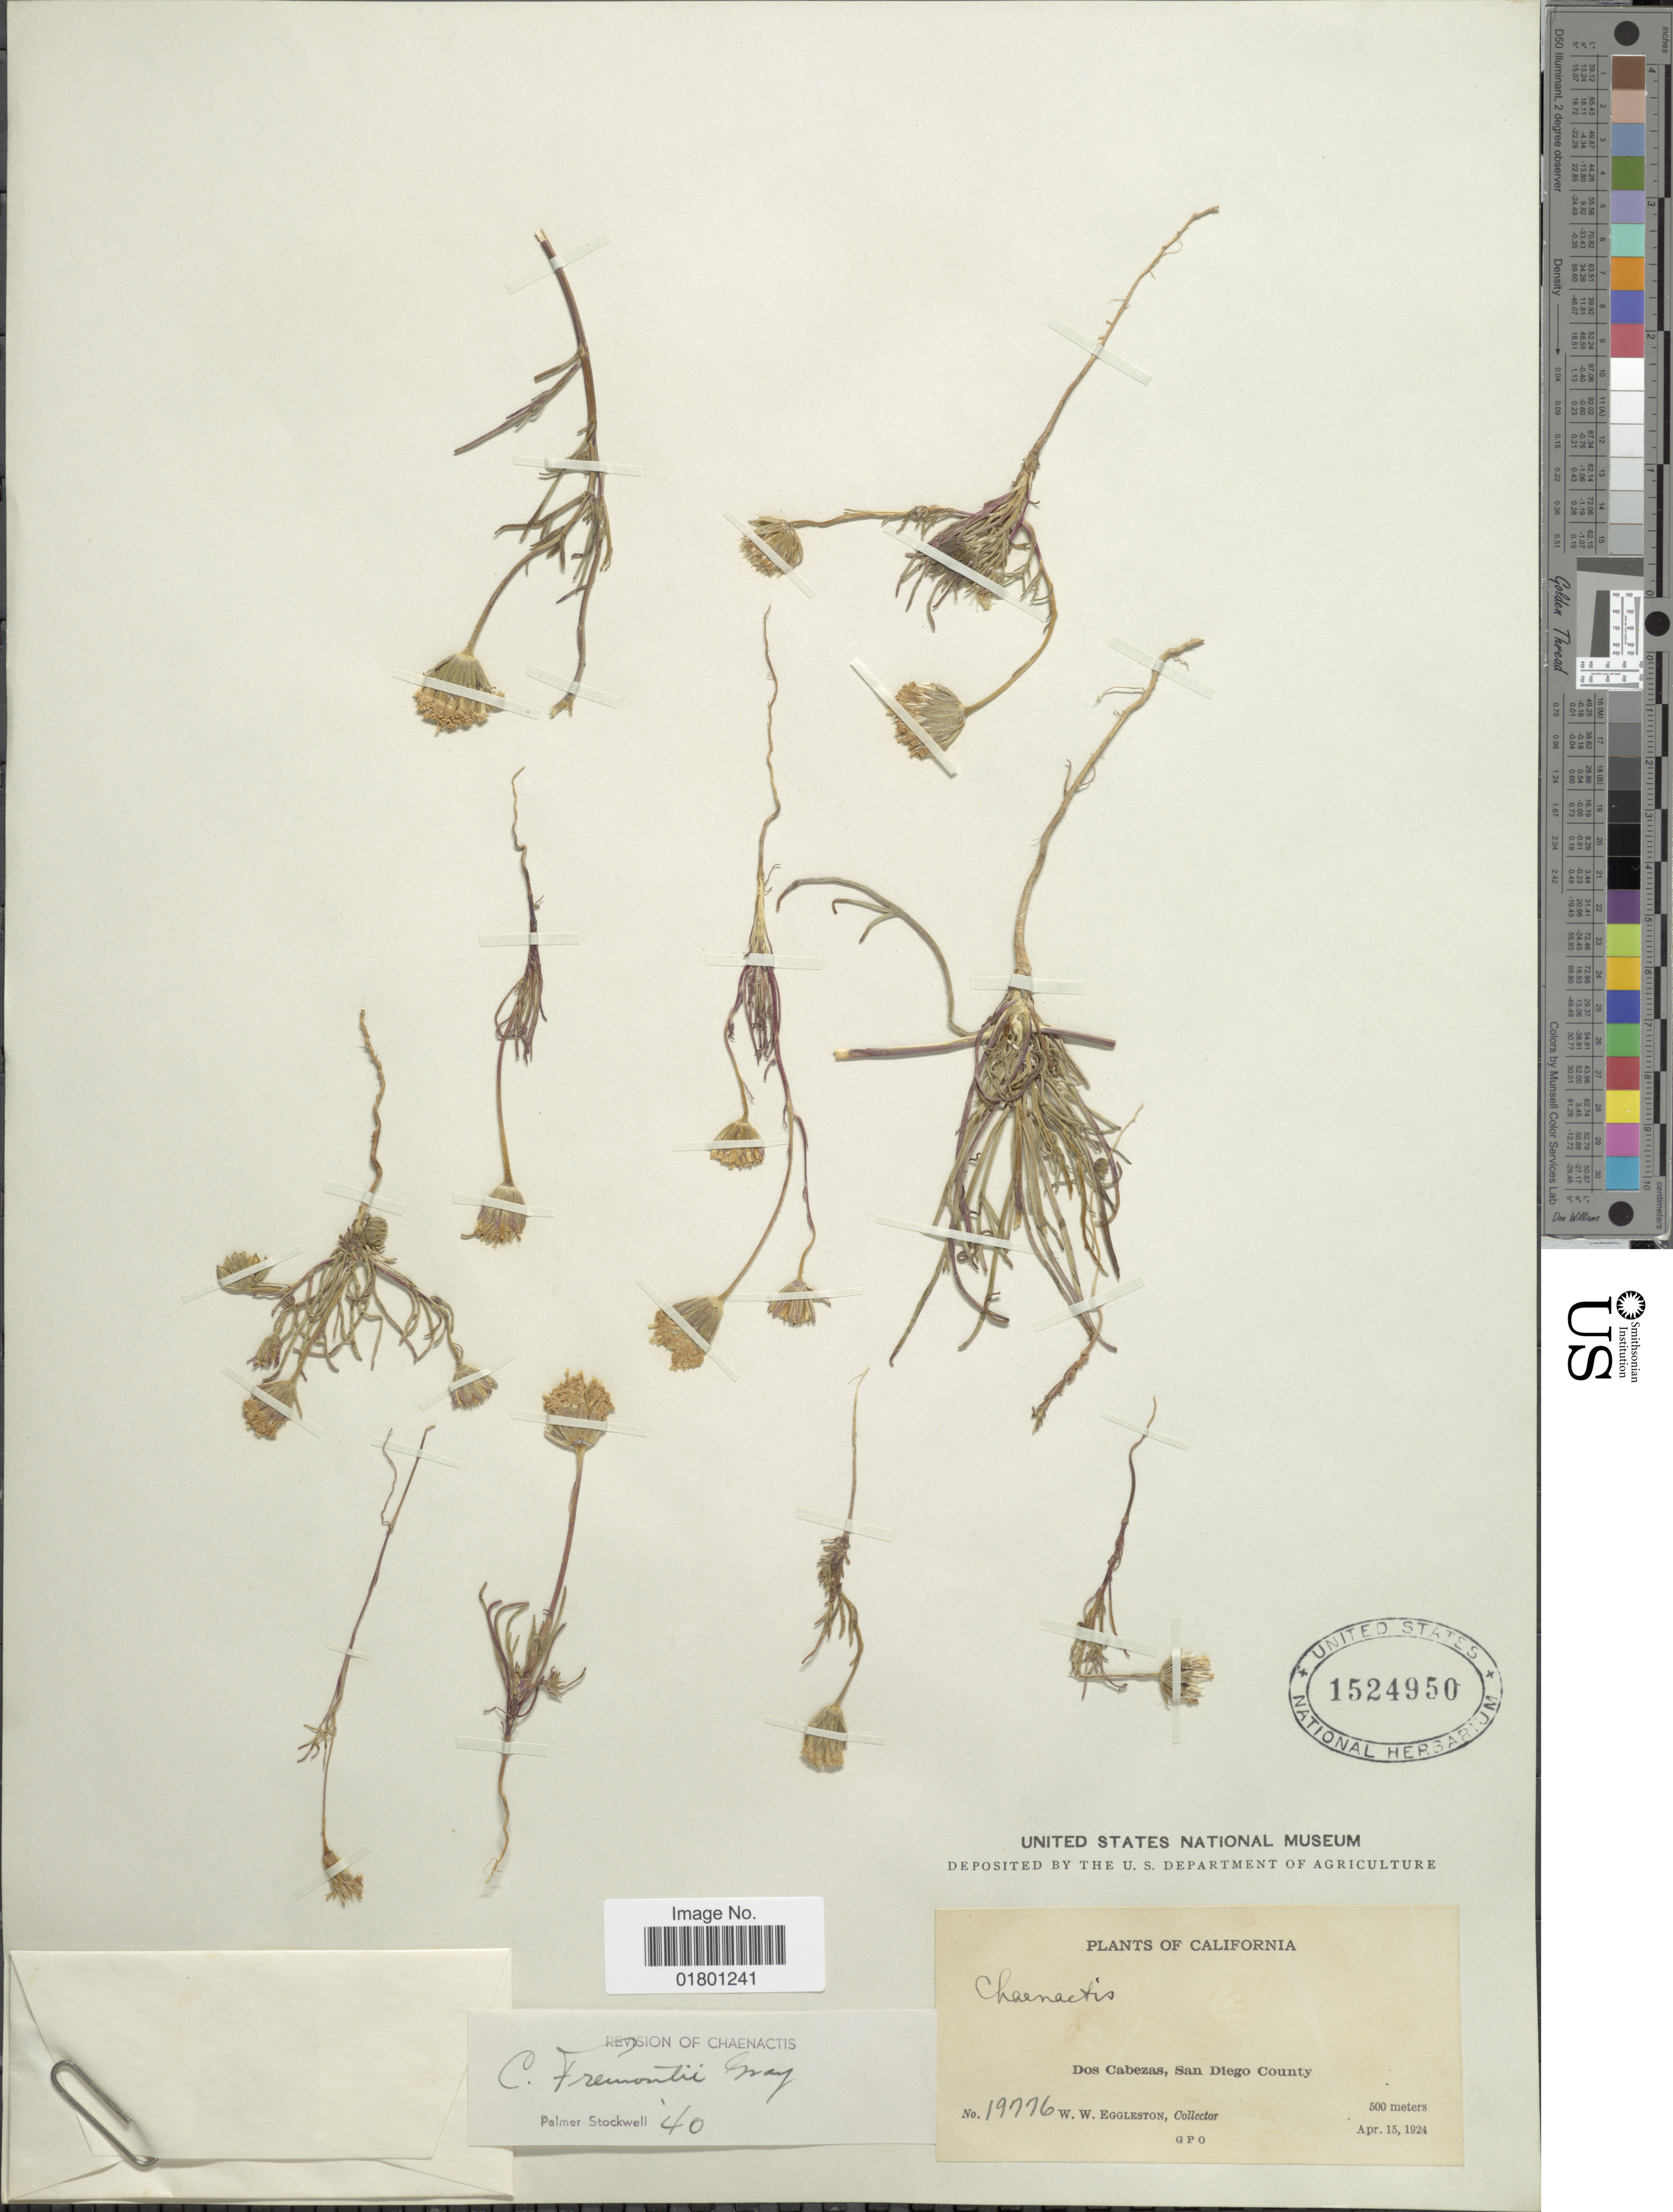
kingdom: Plantae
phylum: Tracheophyta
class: Magnoliopsida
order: Asterales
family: Asteraceae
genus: Chaenactis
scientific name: Chaenactis fremontii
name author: A. Gray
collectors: W. W. Eggleston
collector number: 19776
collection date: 1924-04-15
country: United States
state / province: California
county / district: San Diego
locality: Dos Cabezas, San Diego County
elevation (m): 500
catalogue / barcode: US 1524950